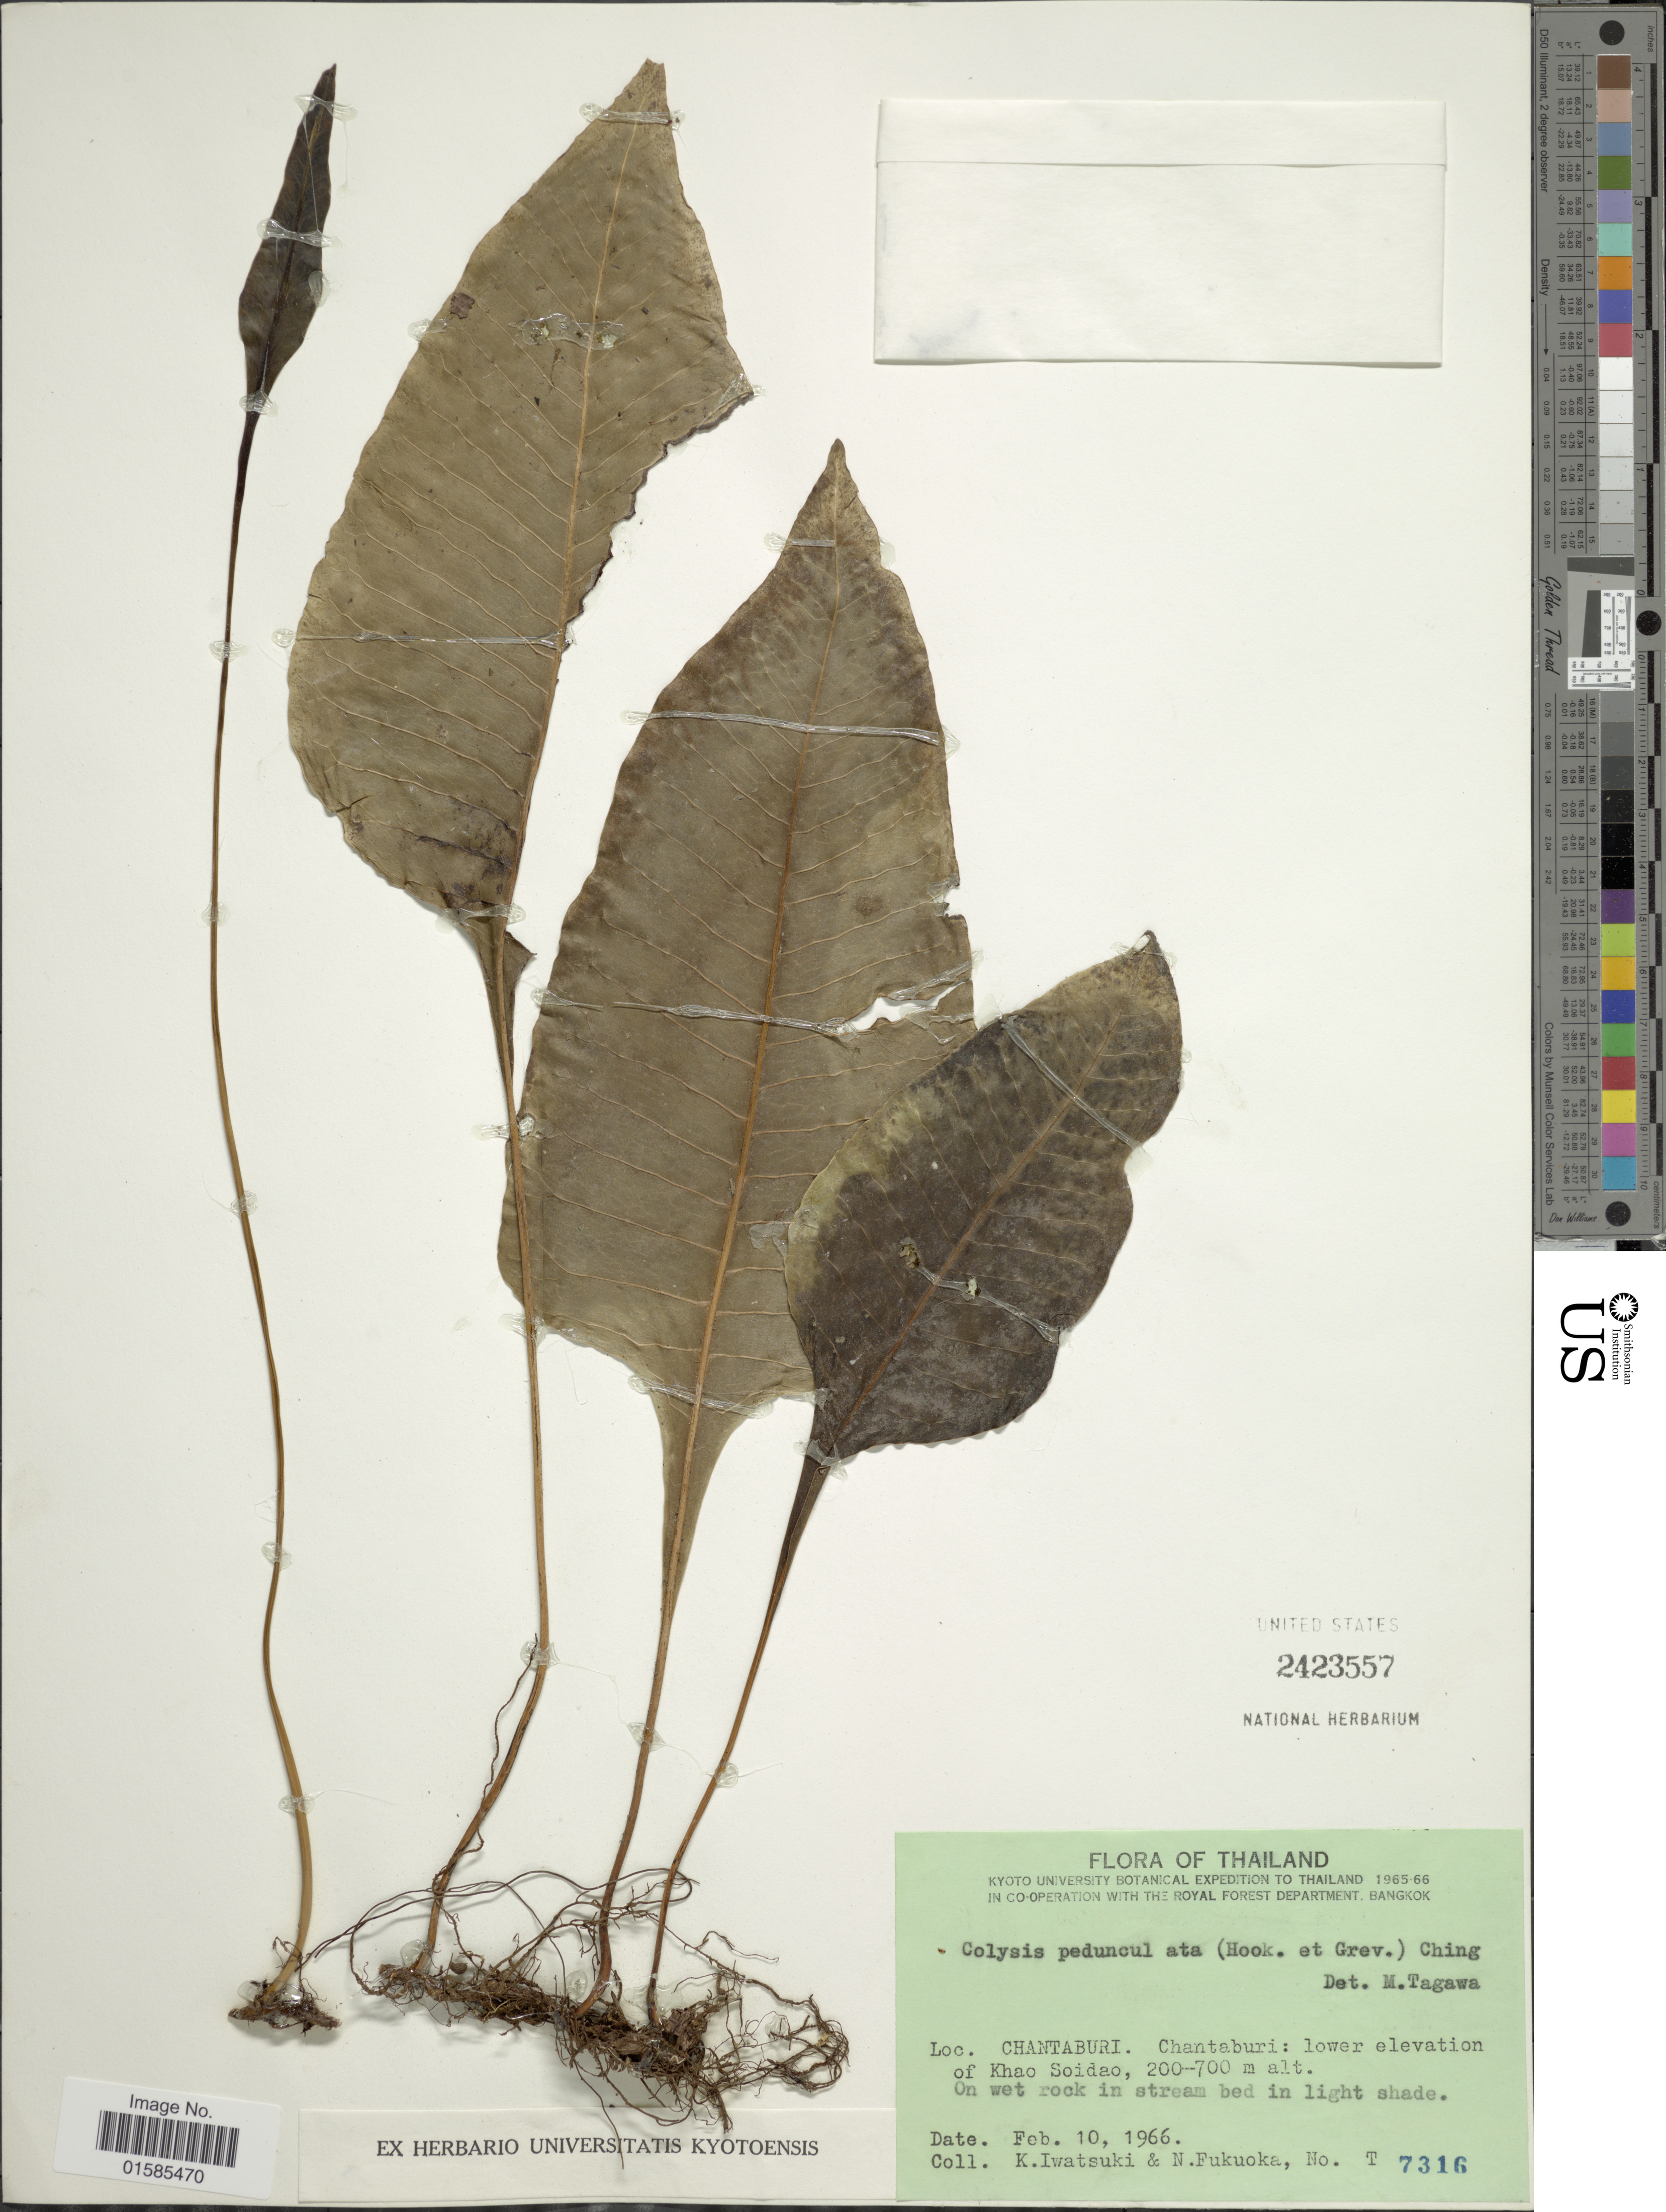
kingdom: Plantae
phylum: Tracheophyta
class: Polypodiopsida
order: Polypodiales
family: Polypodiaceae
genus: Leptochilus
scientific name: Leptochilus pedunculatus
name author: (Hook. & Grev.) Fraser-Jenk.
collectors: K. Iwatsuki & N. Fukuoka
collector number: T 7316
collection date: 1966-02-10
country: Thailand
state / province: Chanthaburi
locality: Thailand, Chantaburi: lower elevation of Khao Soidao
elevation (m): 200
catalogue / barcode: US 2423557